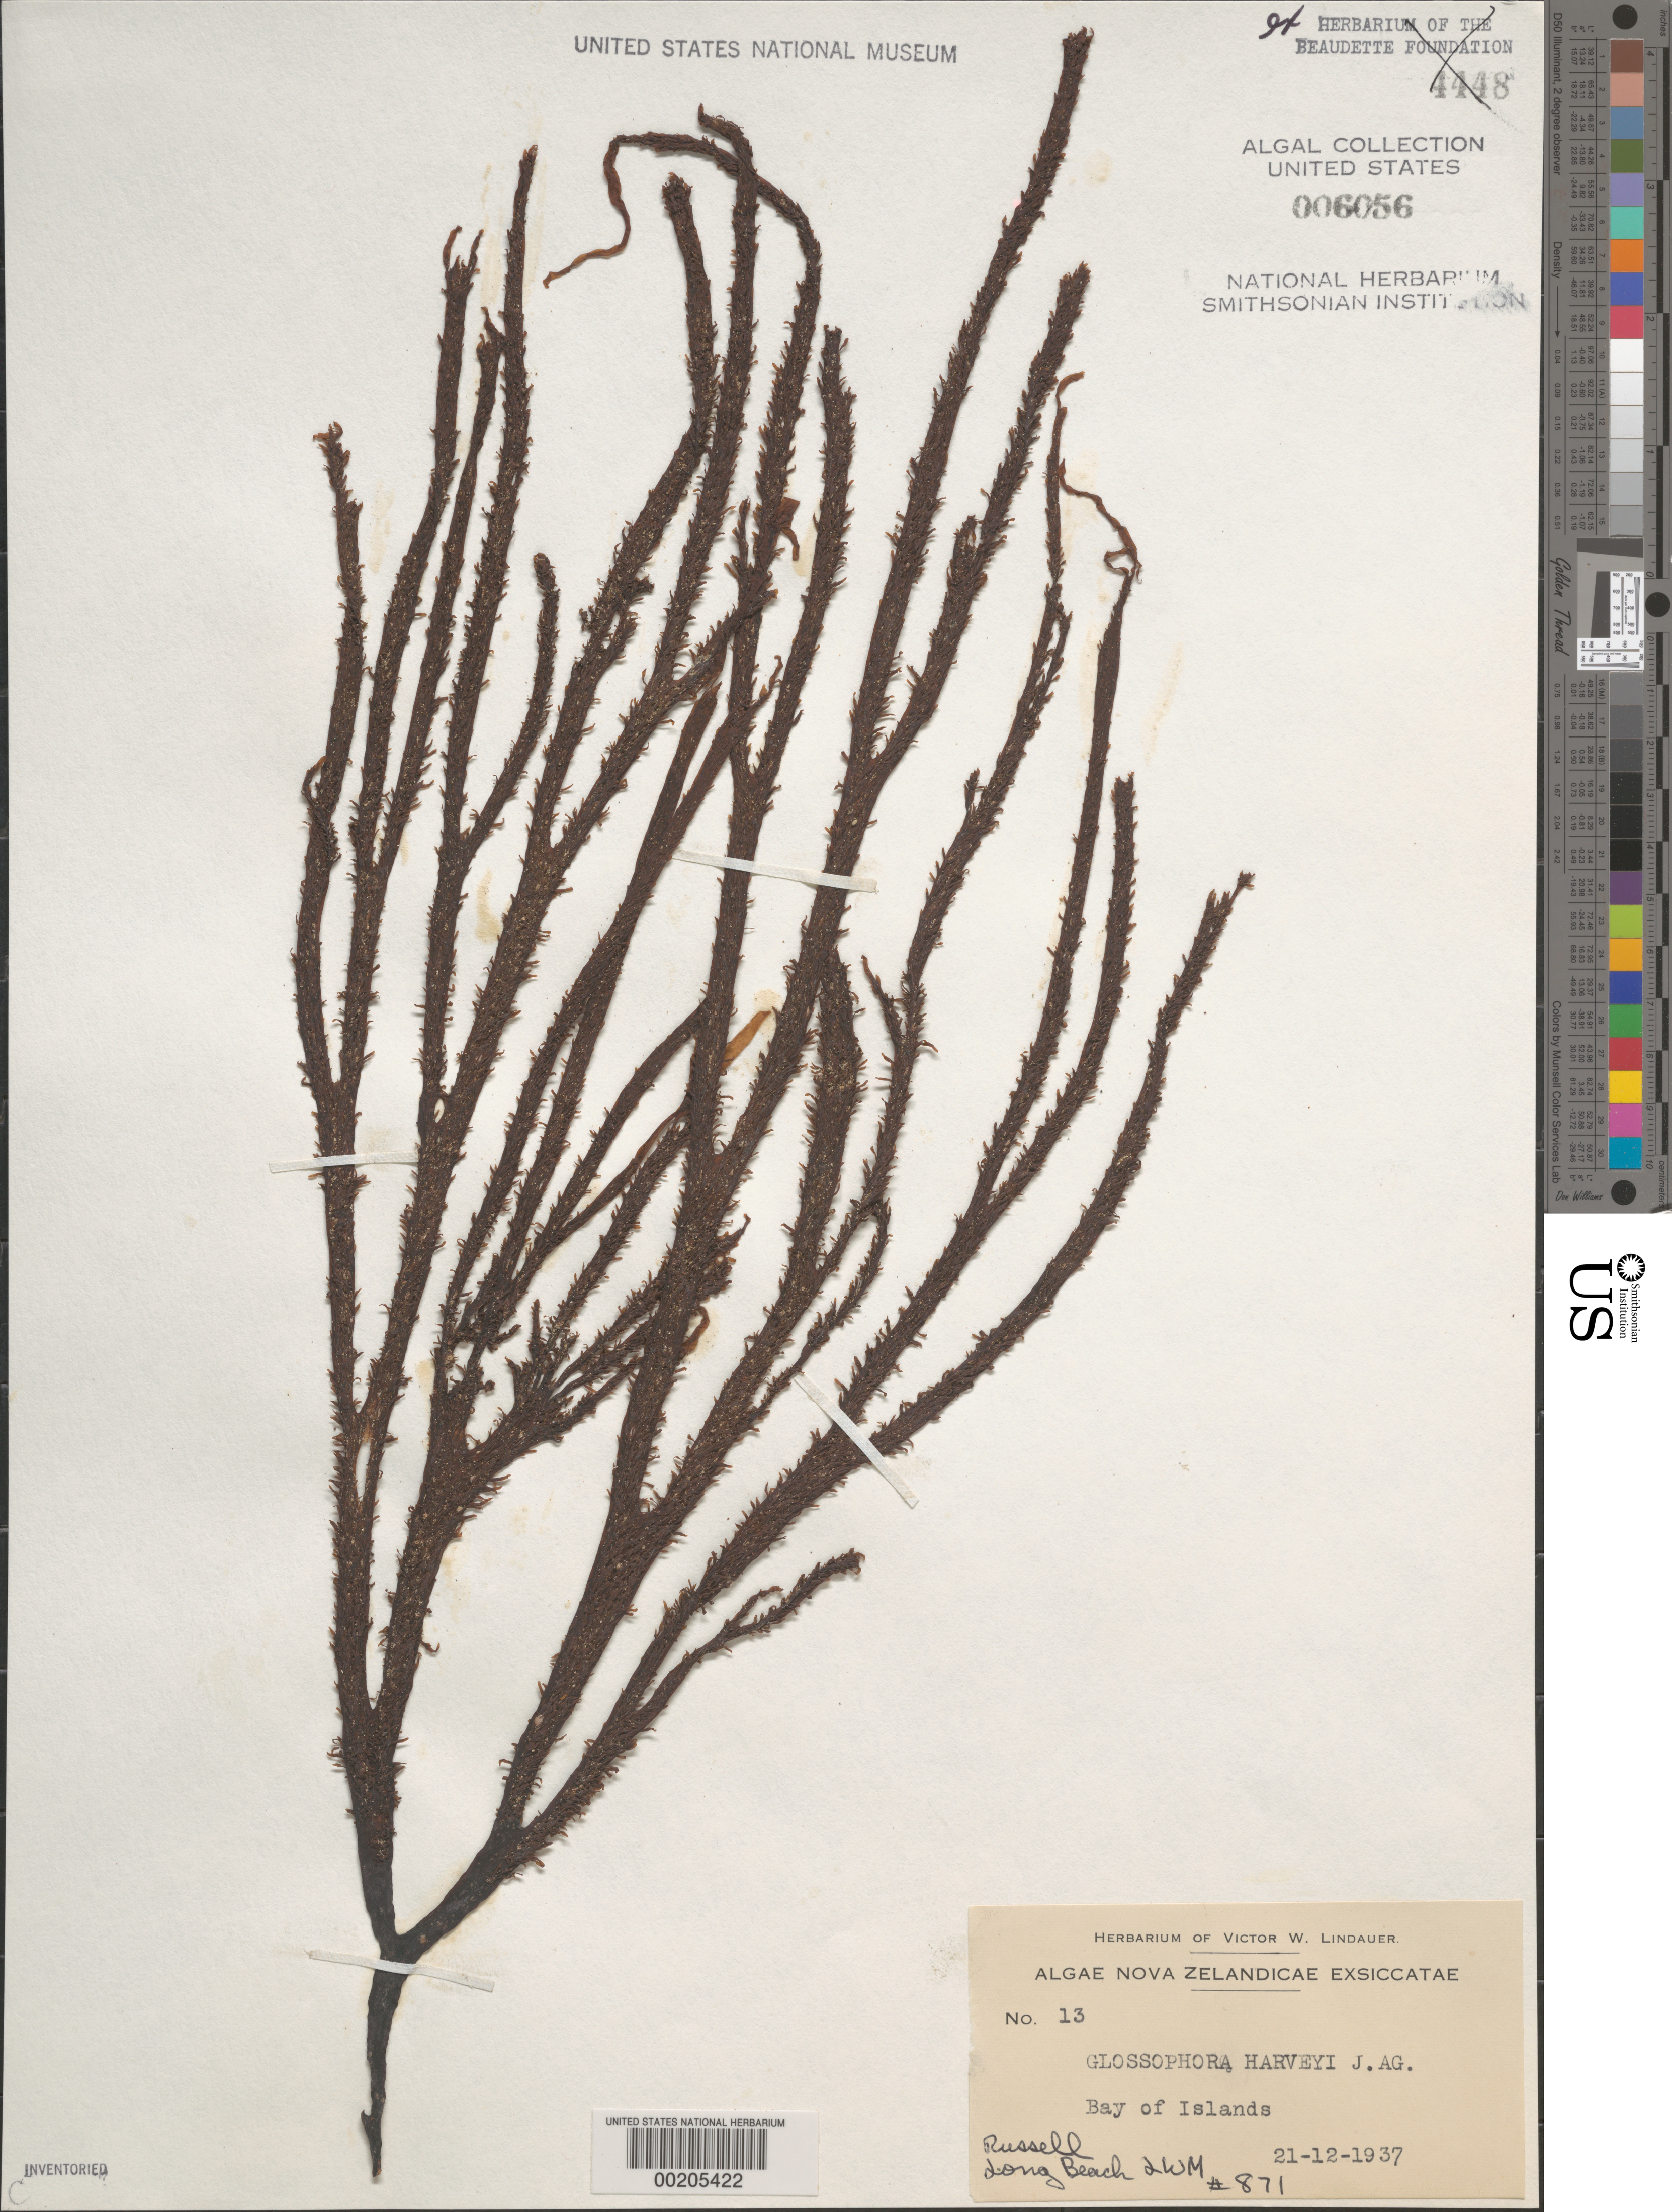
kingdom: Chromista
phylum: Ochrophyta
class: Phaeophyceae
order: Dictyotales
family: Dictyotaceae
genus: Dictyota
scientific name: Dictyota kunthii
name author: (C. Agardh) Grev.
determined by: Algae name updating Project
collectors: V. Lindauer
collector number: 13 & 871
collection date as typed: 21 Dec 1937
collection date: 1937-12-21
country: New Zealand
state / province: Northland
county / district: Far North District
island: North Island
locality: Russell, Long Beach, Bay of Islands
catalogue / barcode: US 6056